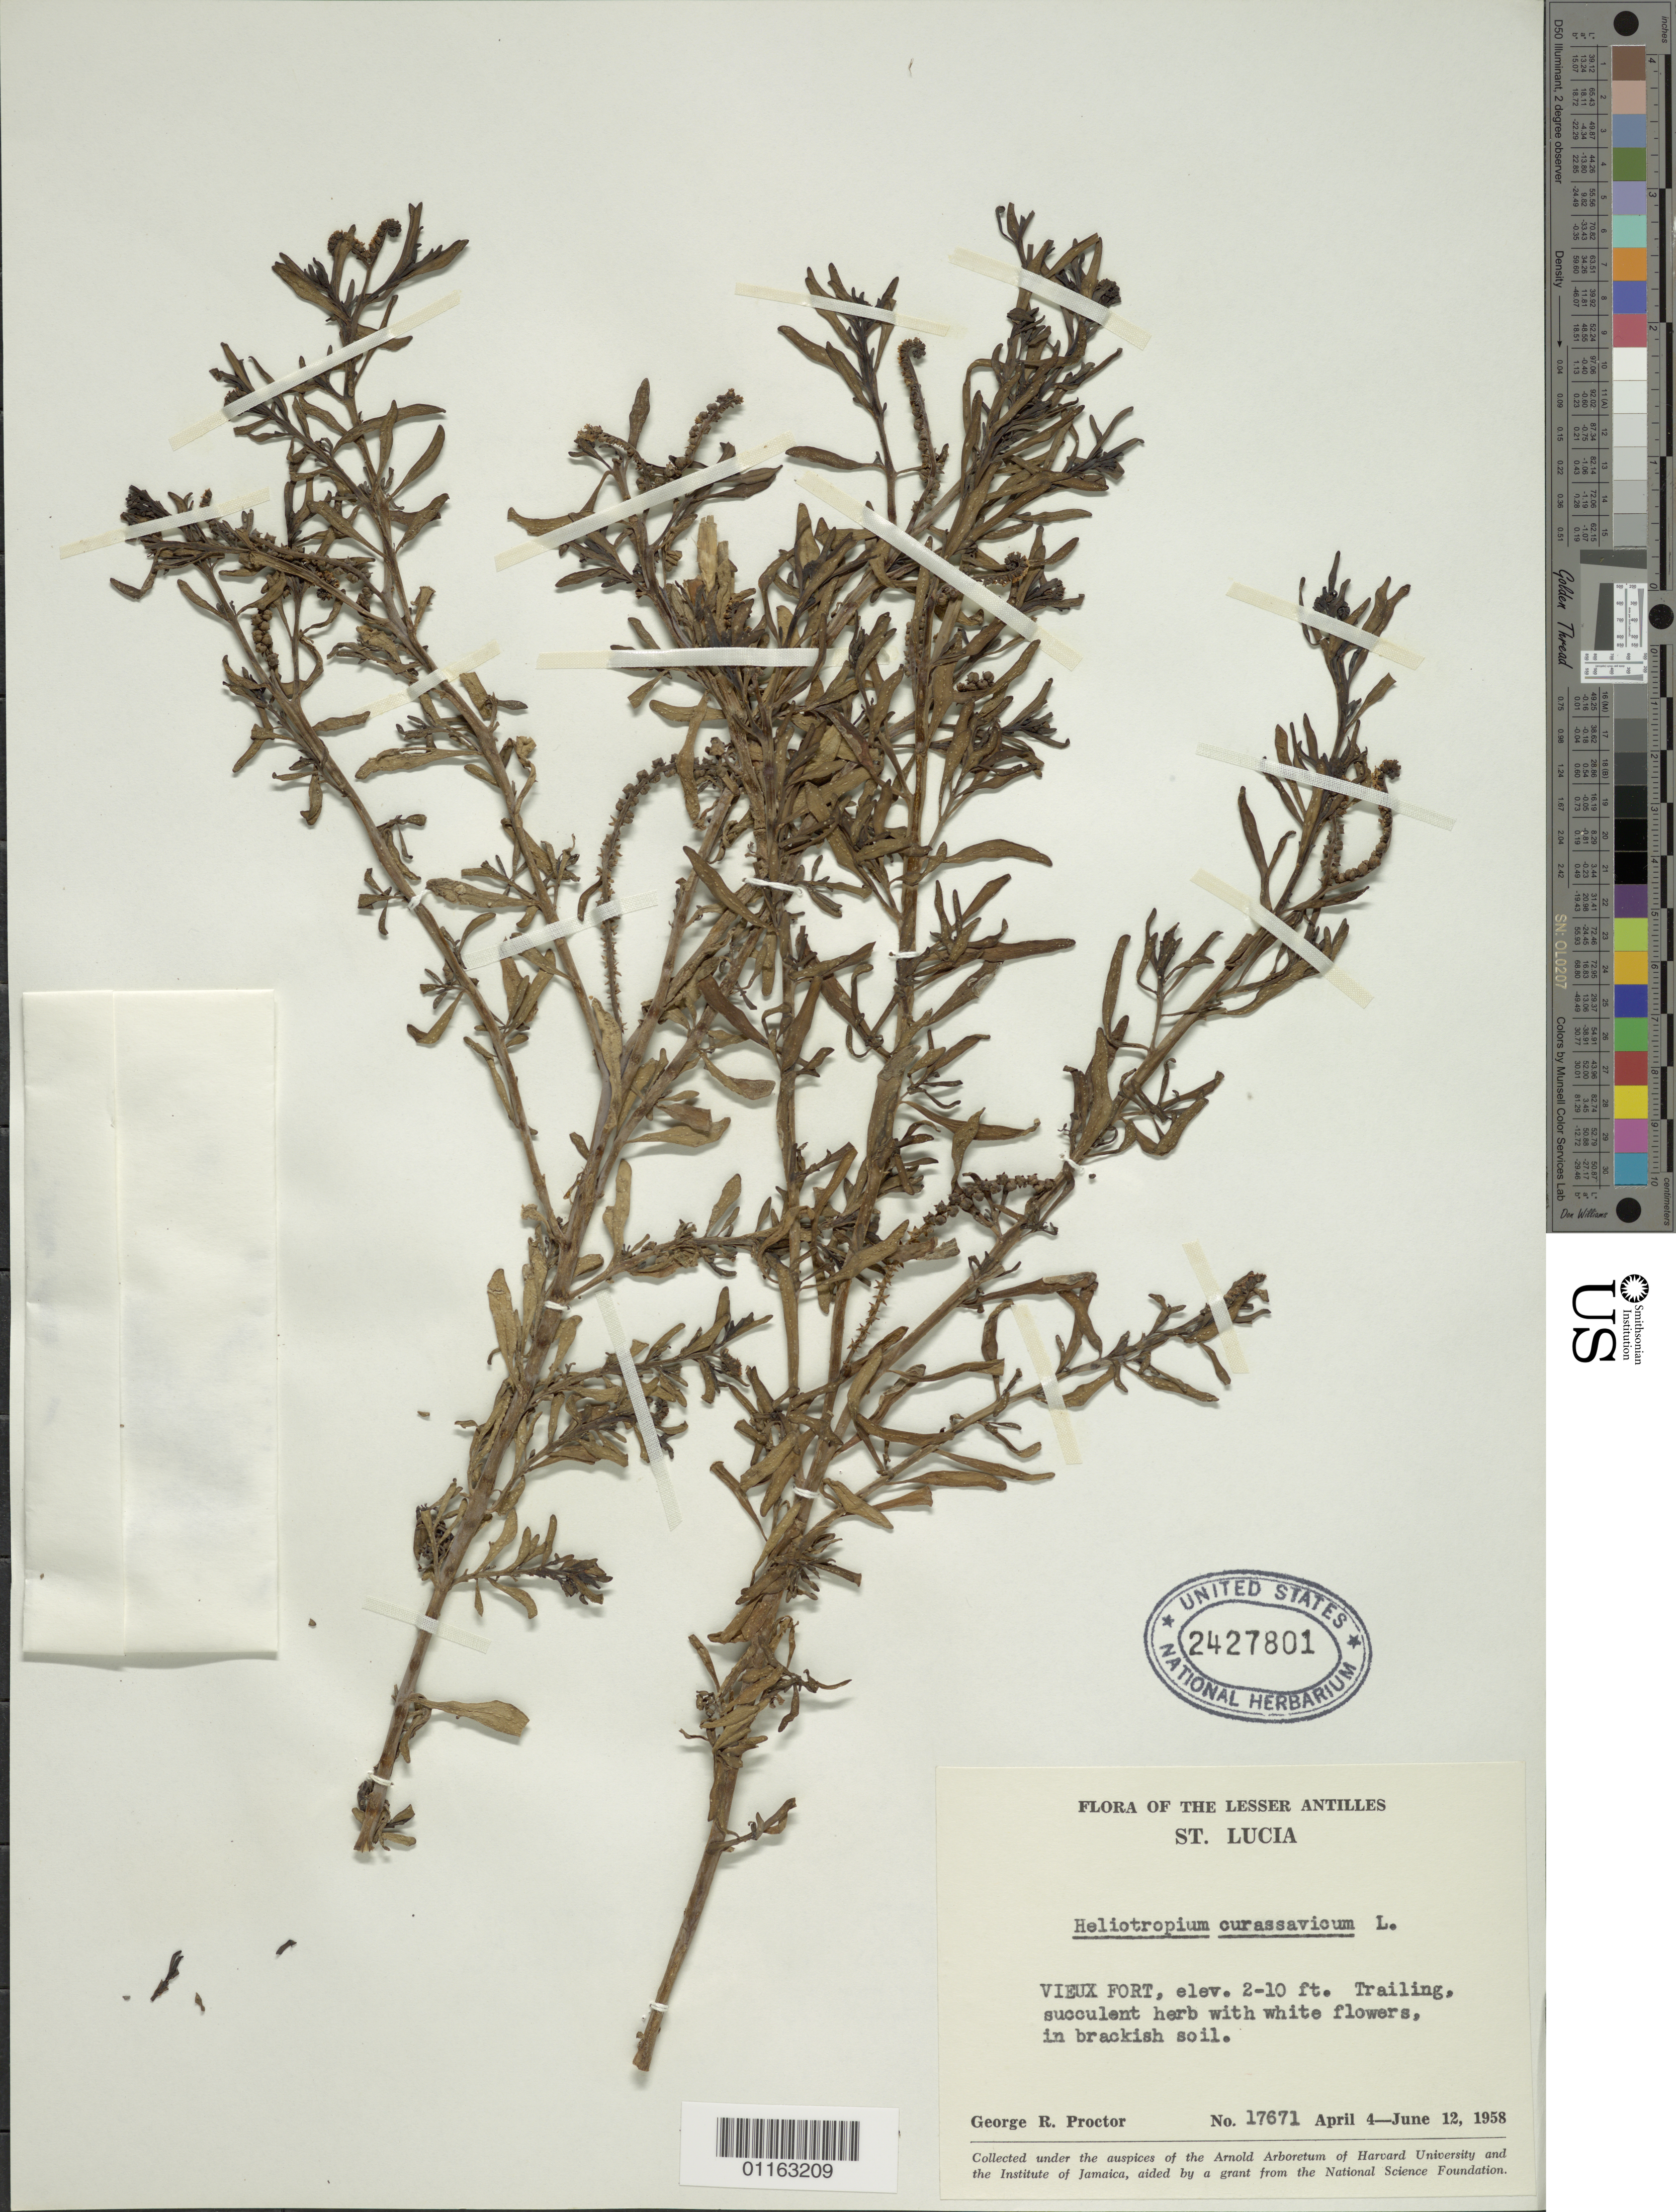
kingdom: Plantae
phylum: Tracheophyta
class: Magnoliopsida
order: Boraginales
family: Heliotropiaceae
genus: Heliotropium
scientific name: Heliotropium curassavicum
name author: L.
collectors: G. R. Proctor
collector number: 17671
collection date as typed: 04 Apr 1958 to 12 Jun 1958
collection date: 1958-04-04/1958-06-12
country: St. Lucia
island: St. Lucia I.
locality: Vieux Fort; in brackish soil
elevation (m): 1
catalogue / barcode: US 2427801